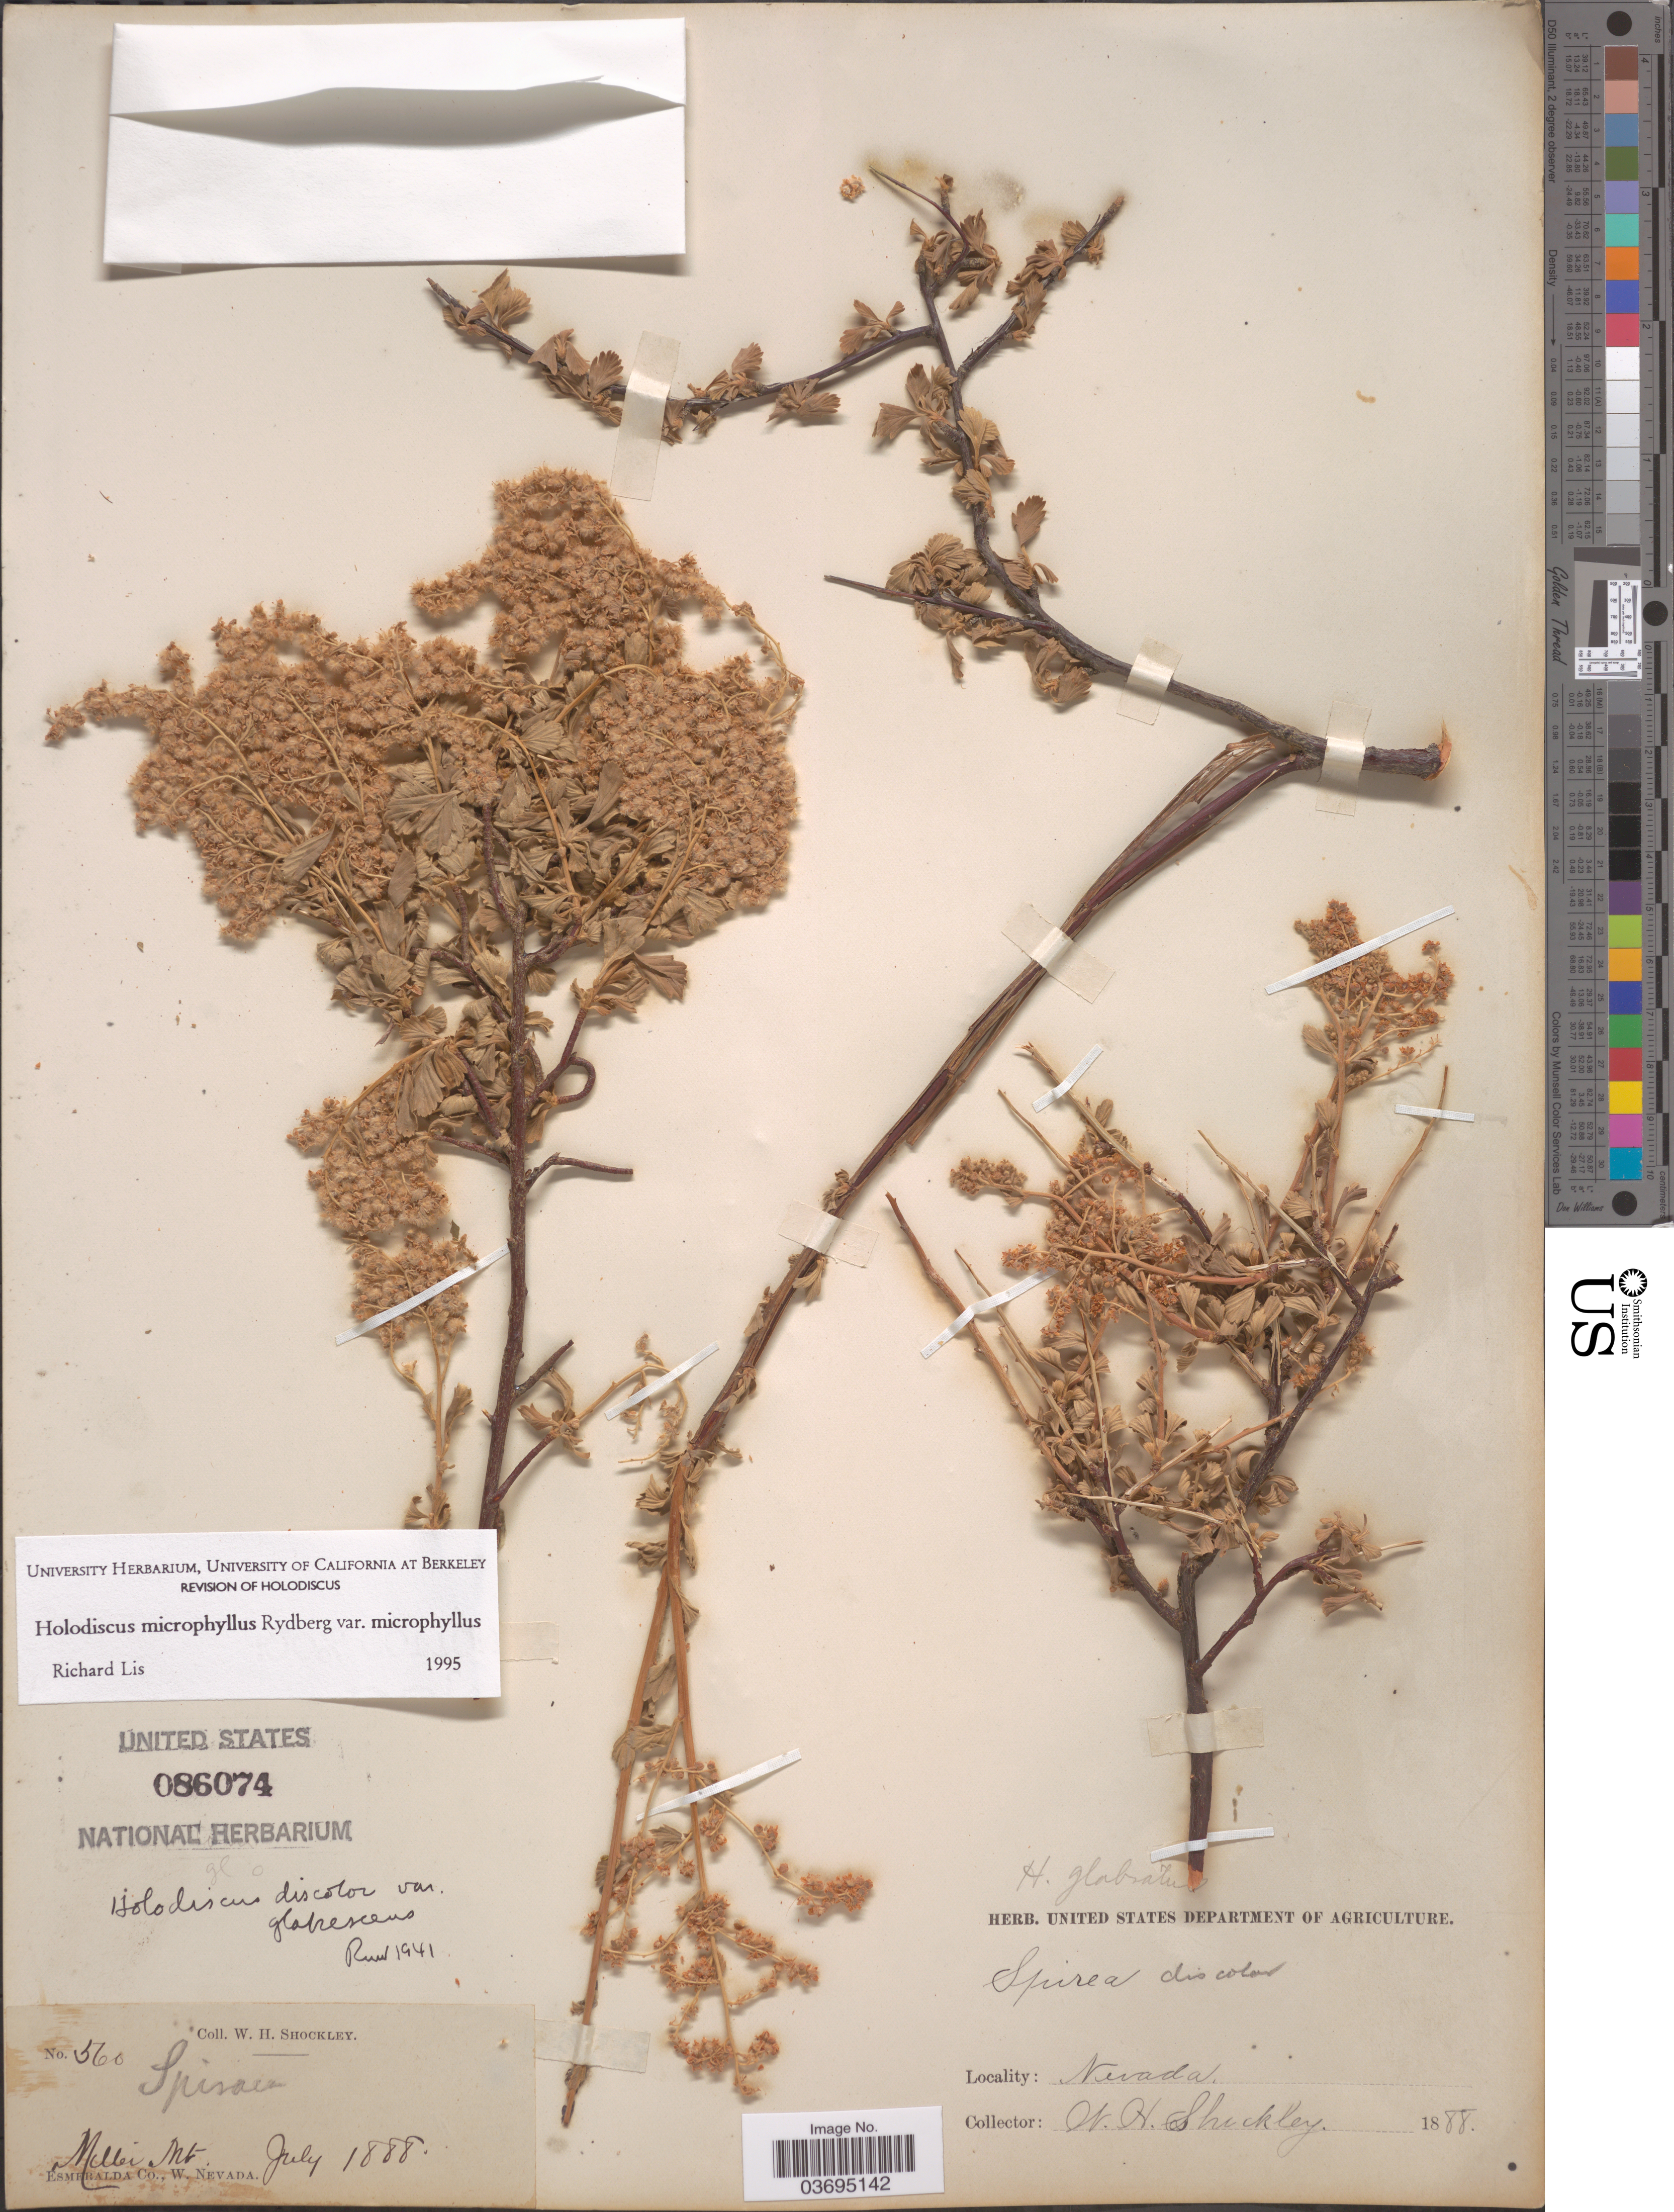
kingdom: Plantae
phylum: Tracheophyta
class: Magnoliopsida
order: Rosales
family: Rosaceae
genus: Holodiscus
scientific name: Holodiscus discolor var. microphyllus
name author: (Rydb.) Jeps.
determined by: Strong, Mark T., (BOT), Smithsonian Institution - National Museum of Natural History (UNITED STATES)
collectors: W. Shockley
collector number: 560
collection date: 1888-07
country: United States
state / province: Nevada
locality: Miller Mt. Esmeralda Co., W. Nevada.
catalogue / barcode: US 86074